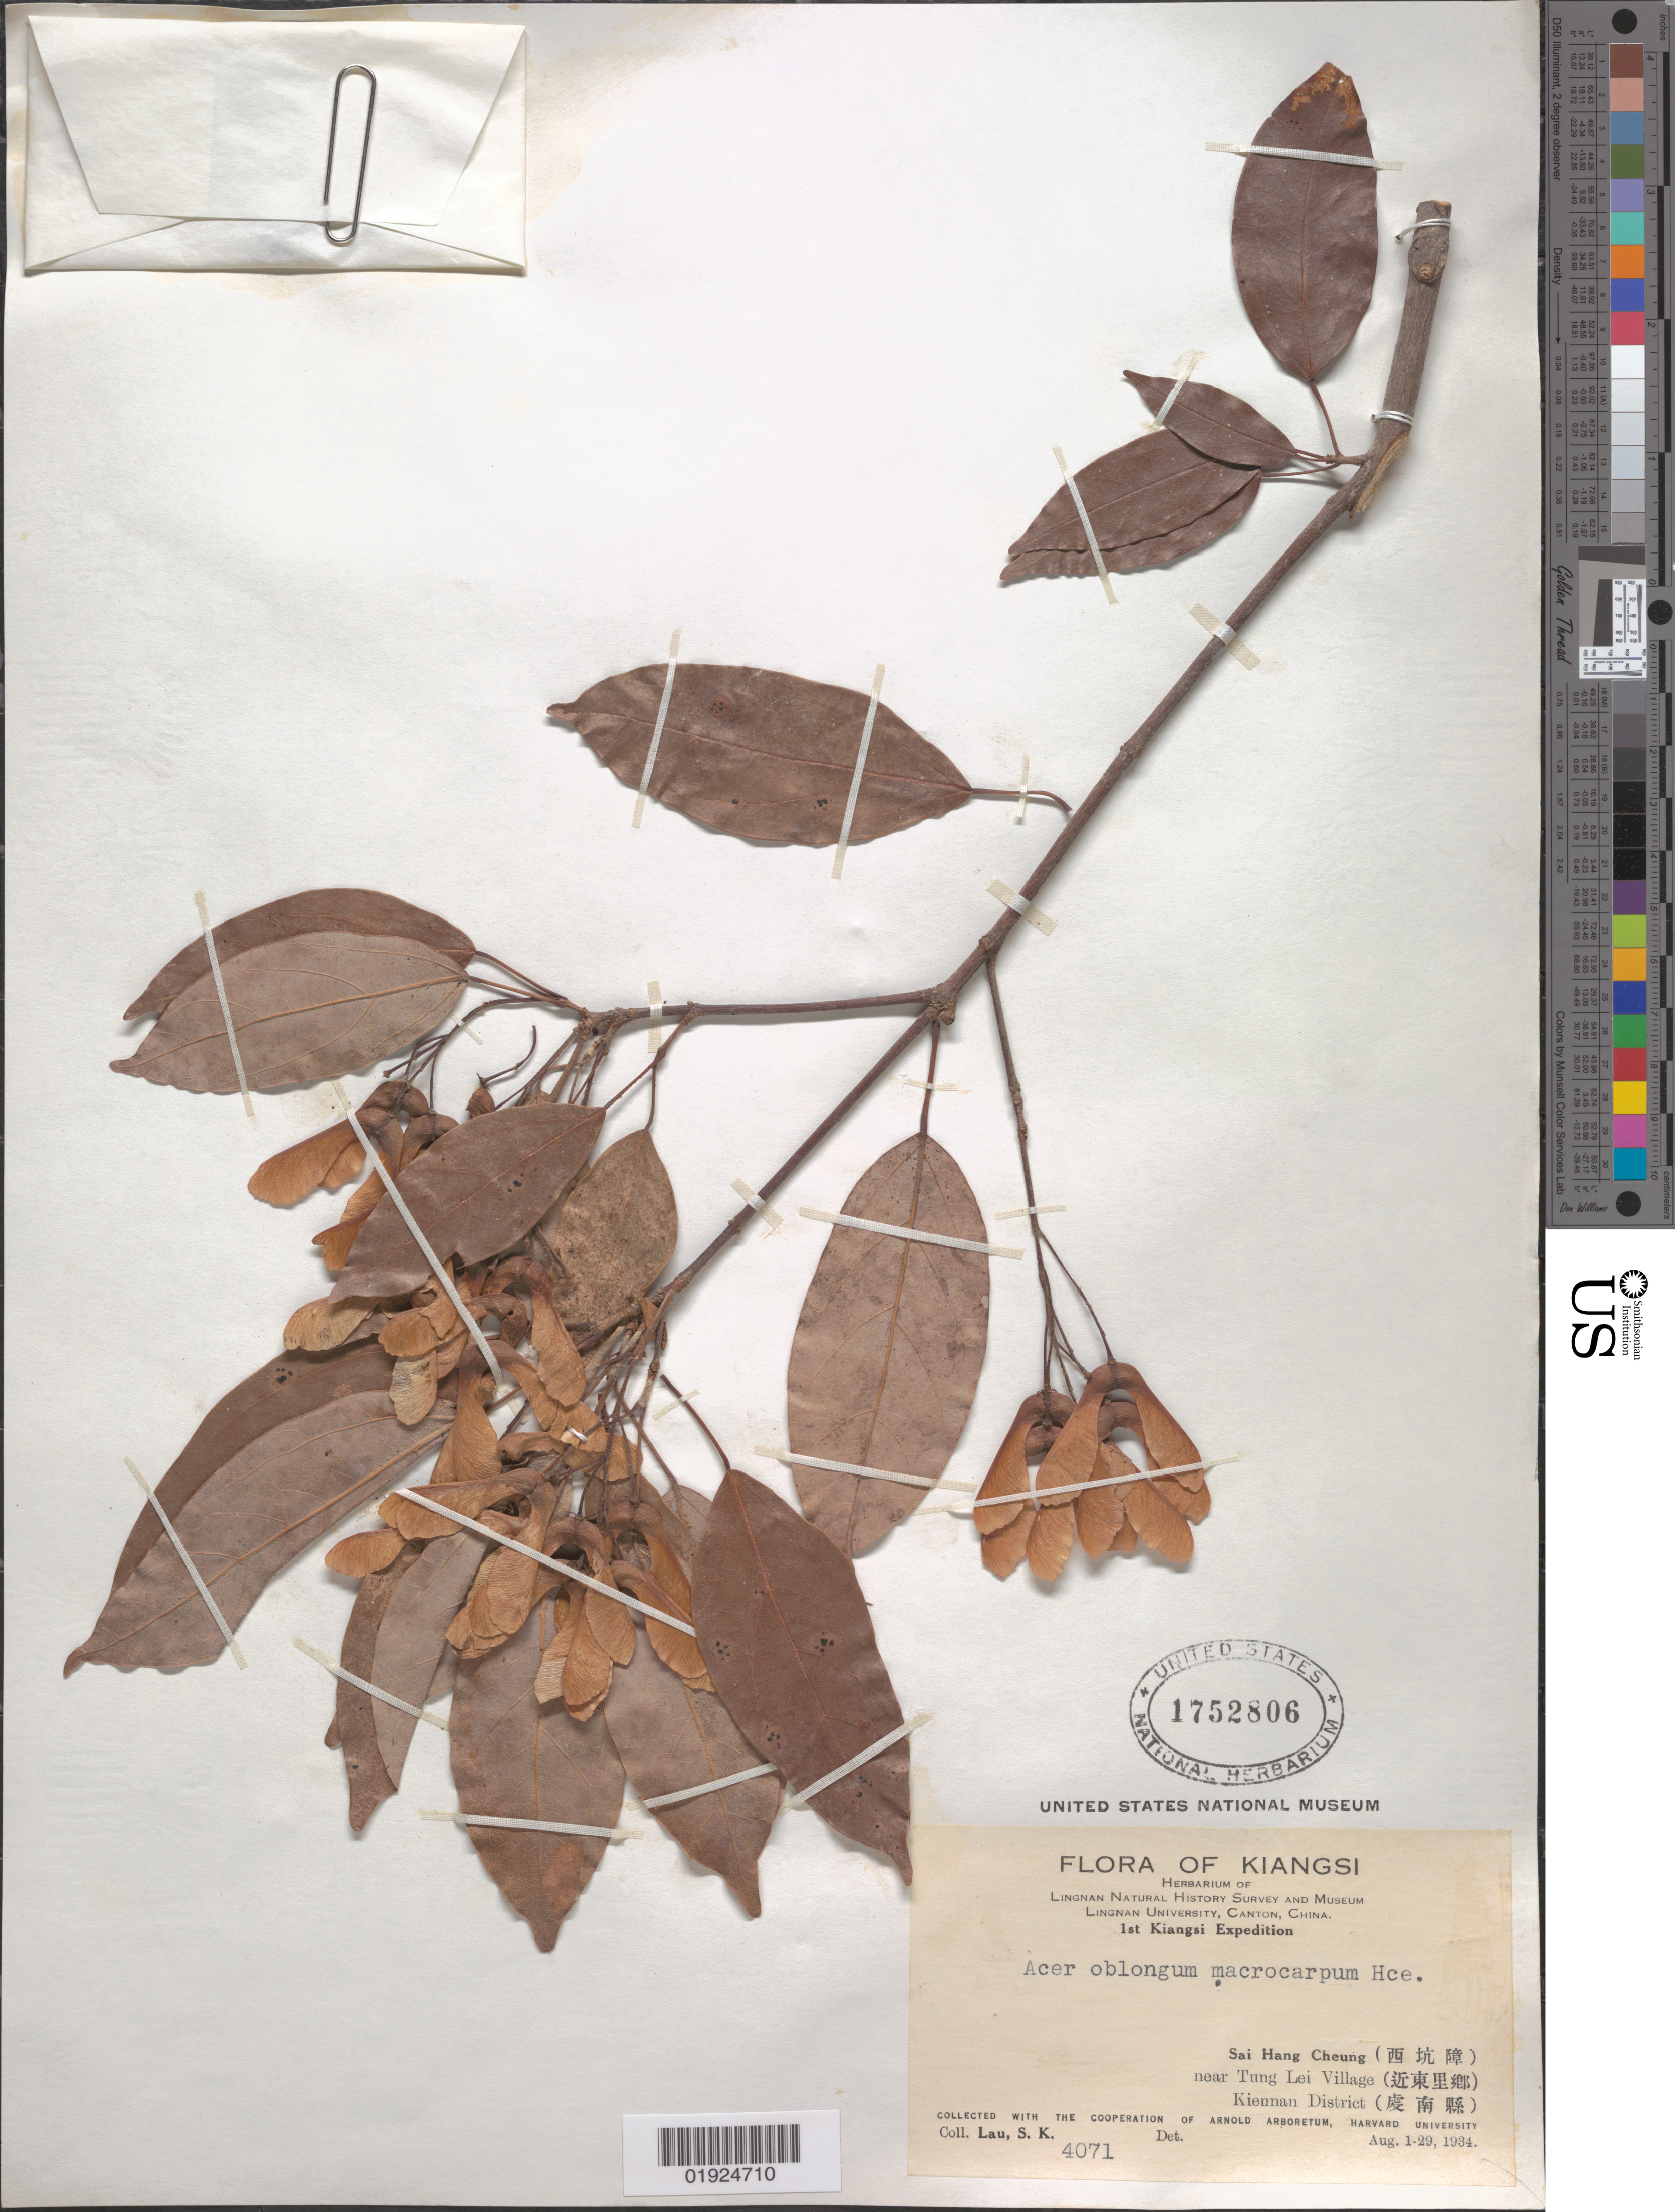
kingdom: Plantae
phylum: Tracheophyta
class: Magnoliopsida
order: Sapindales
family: Sapindaceae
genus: Acer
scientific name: Acer oblongum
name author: Wall. ex DC.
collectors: S. K. Lau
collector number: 4071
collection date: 1934-08-01/1934-08-29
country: China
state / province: Jiangxi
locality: Kiangsi [Jiangxi], Sai Hang Cheung, near Tung Lei Village, Kiennan District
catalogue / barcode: US 1752806